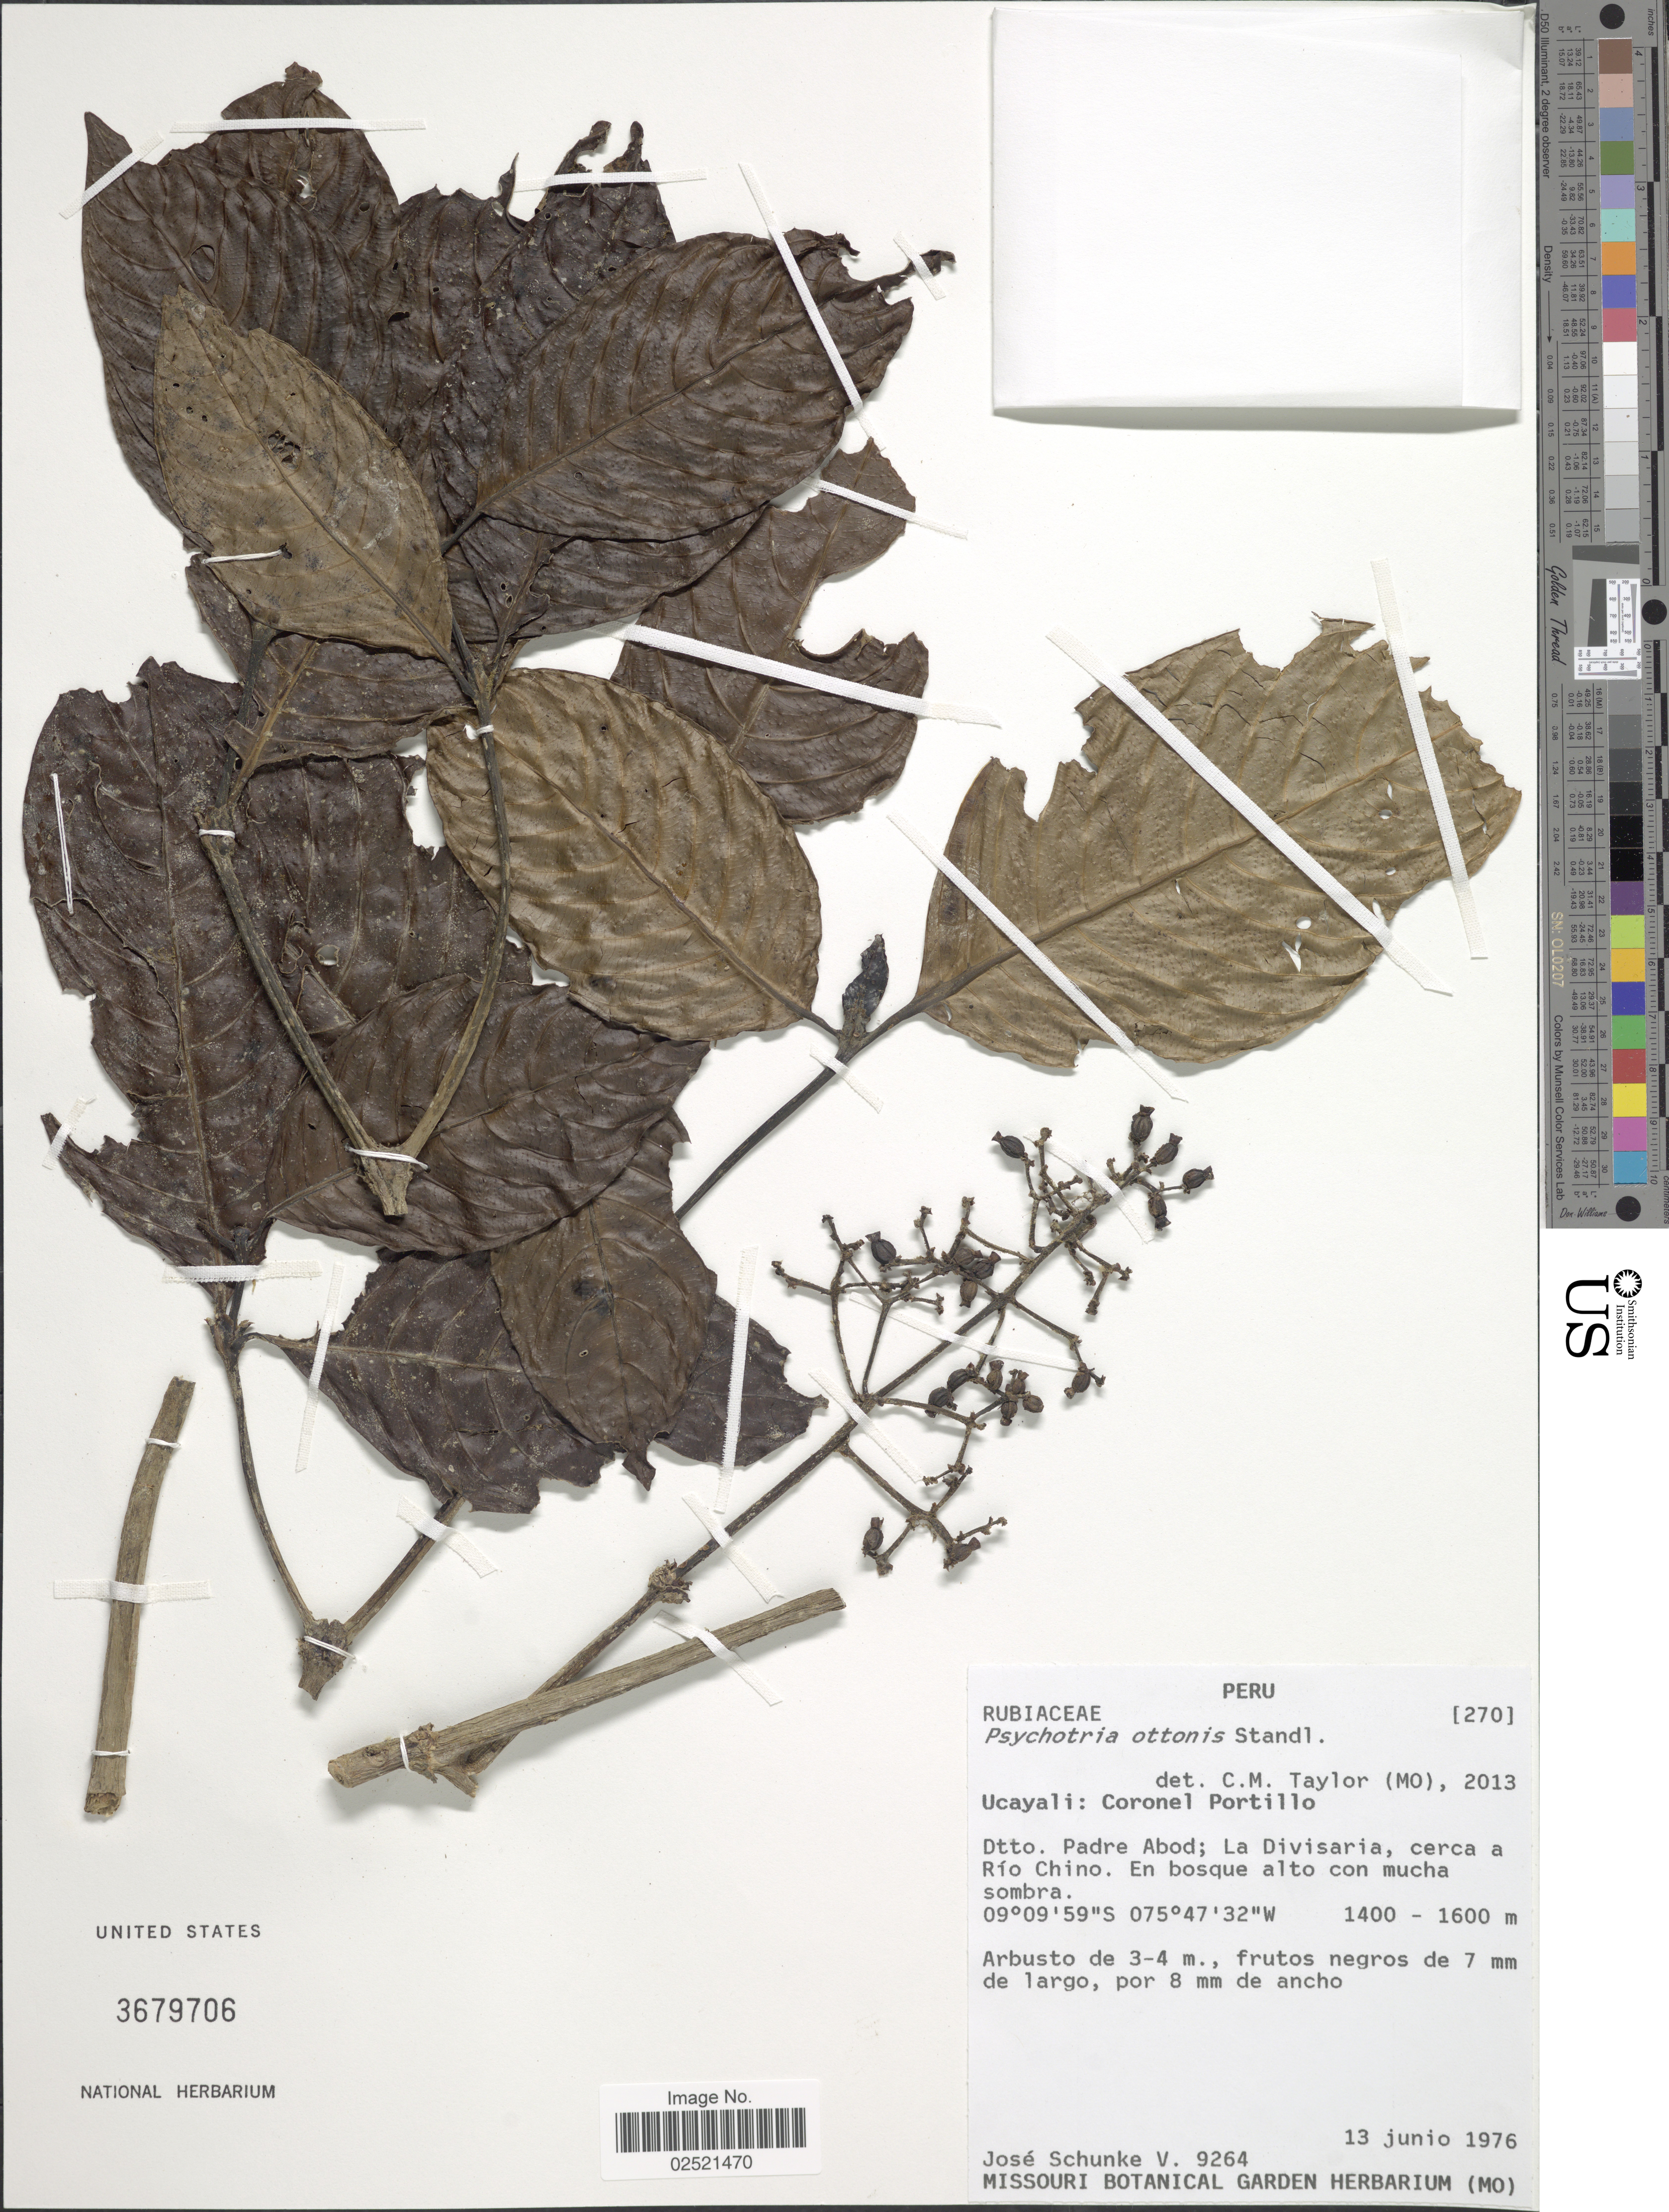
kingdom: Plantae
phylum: Tracheophyta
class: Magnoliopsida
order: Gentianales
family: Rubiaceae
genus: Psychotria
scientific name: Psychotria ottonis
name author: Standl.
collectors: J. Schunke Vigo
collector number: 9264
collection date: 1976-06-13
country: Peru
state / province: Ucayali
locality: Coronel Portillo, Dtto. Padre Abod; La Divisaria, cerca a Rio Chino.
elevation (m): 1400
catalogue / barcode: US 3679706